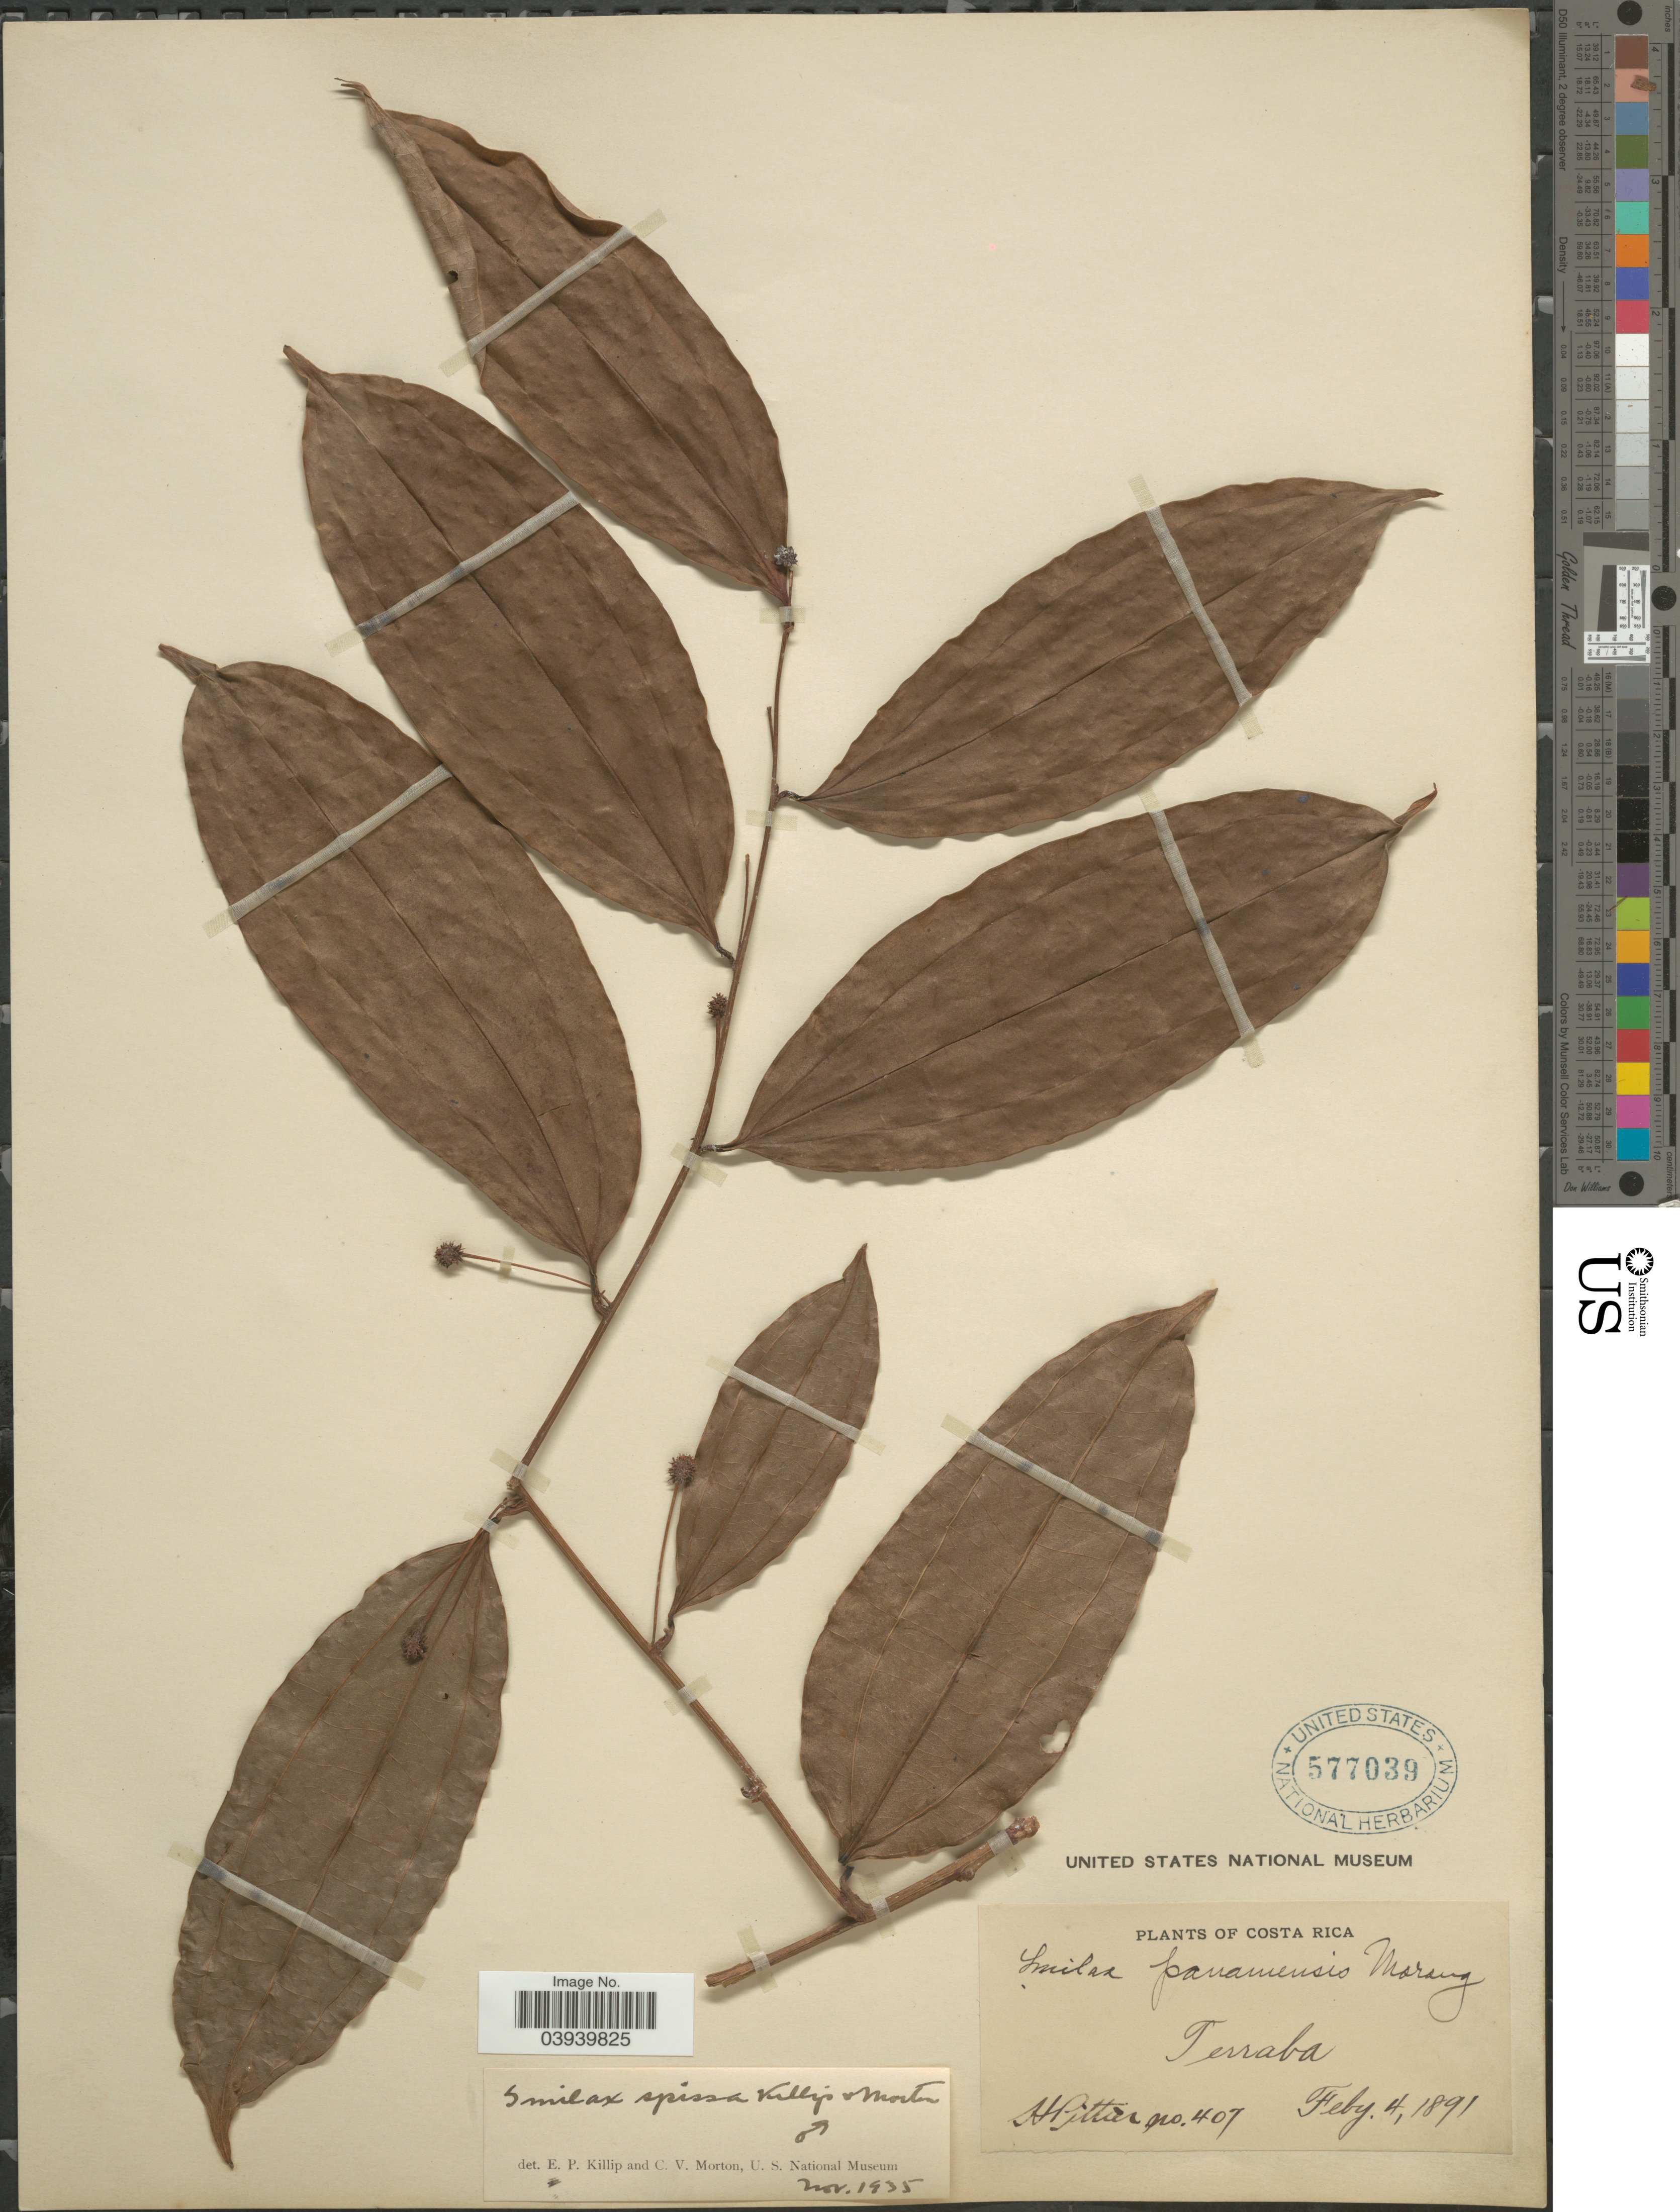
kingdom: Plantae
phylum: Tracheophyta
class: Liliopsida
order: Liliales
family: Smilacaceae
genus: Smilax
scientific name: Smilax spissa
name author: Killip & C.V. Morton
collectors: H. F. Pittier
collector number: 407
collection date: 1891-02-04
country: Costa Rica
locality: Terraba.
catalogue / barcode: US 577039